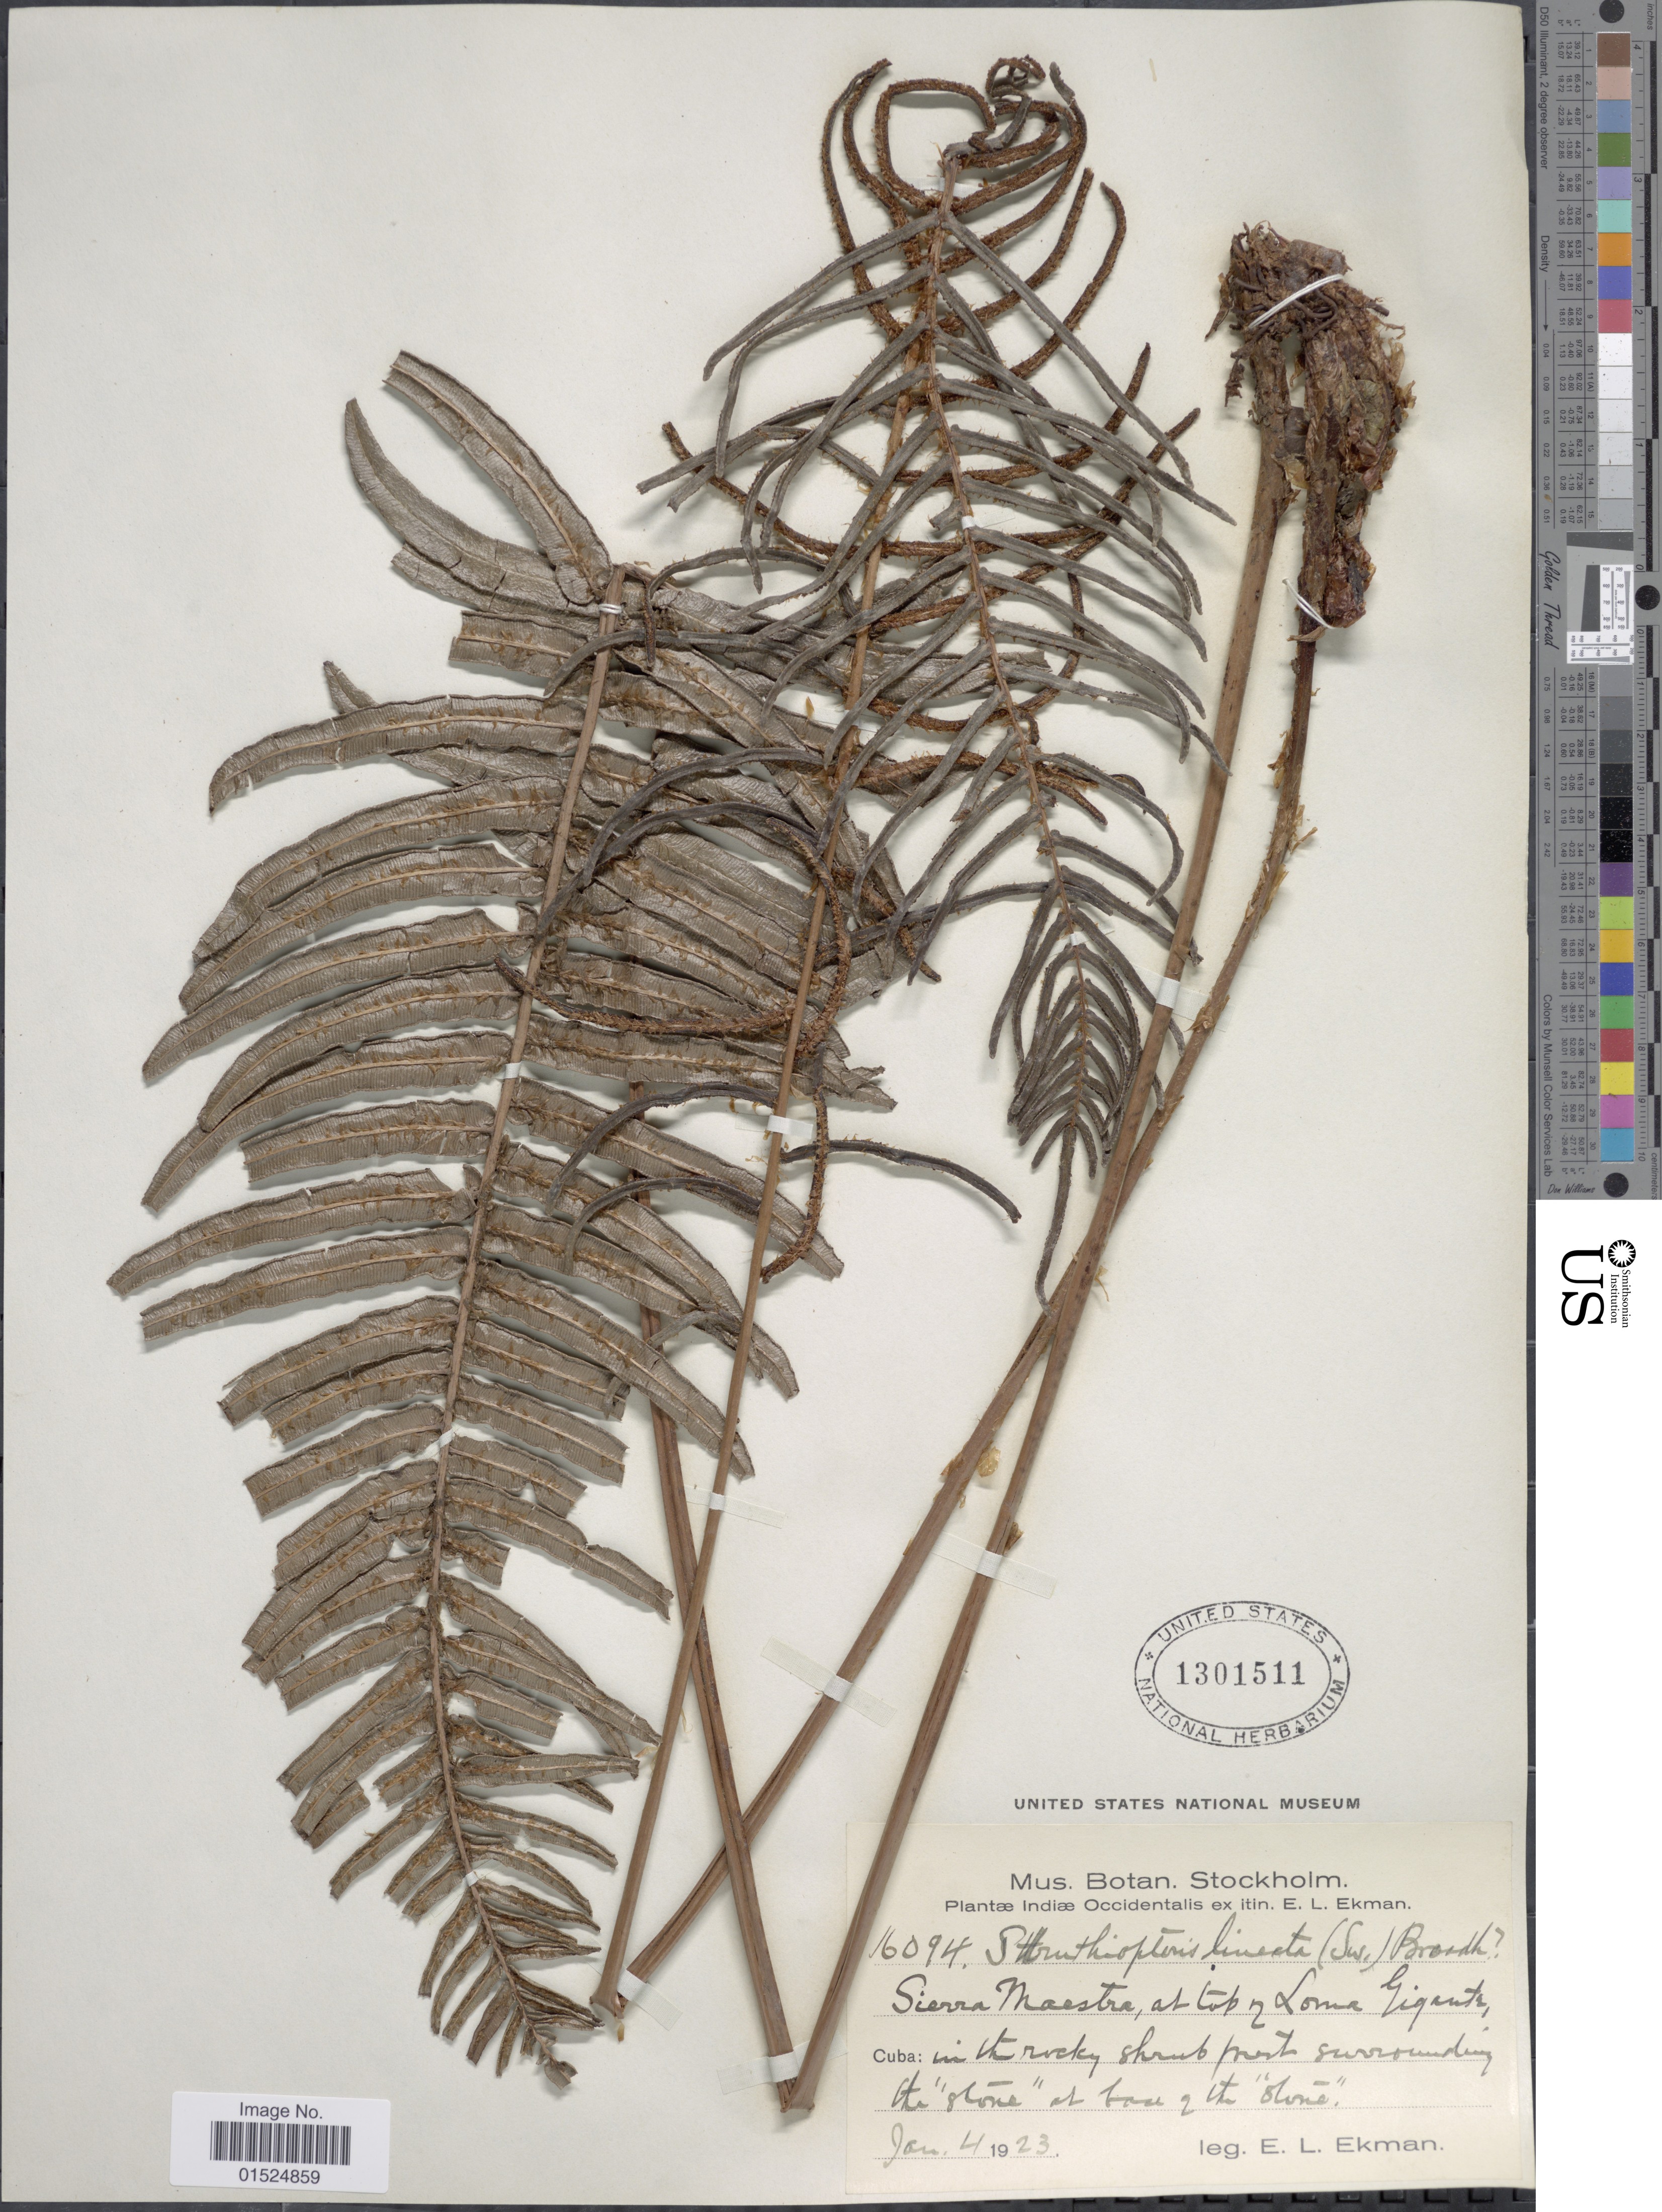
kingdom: Plantae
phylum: Tracheophyta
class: Polypodiopsida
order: Polypodiales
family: Blechnaceae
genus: Blechnum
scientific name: Blechnum lineatum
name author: (Sw.) C. Chr.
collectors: E. L. Ekman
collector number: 16094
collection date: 1923-01-04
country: Cuba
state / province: Granma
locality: Sierra Meastra, at top and Loma Gigante.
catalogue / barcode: US 1301511